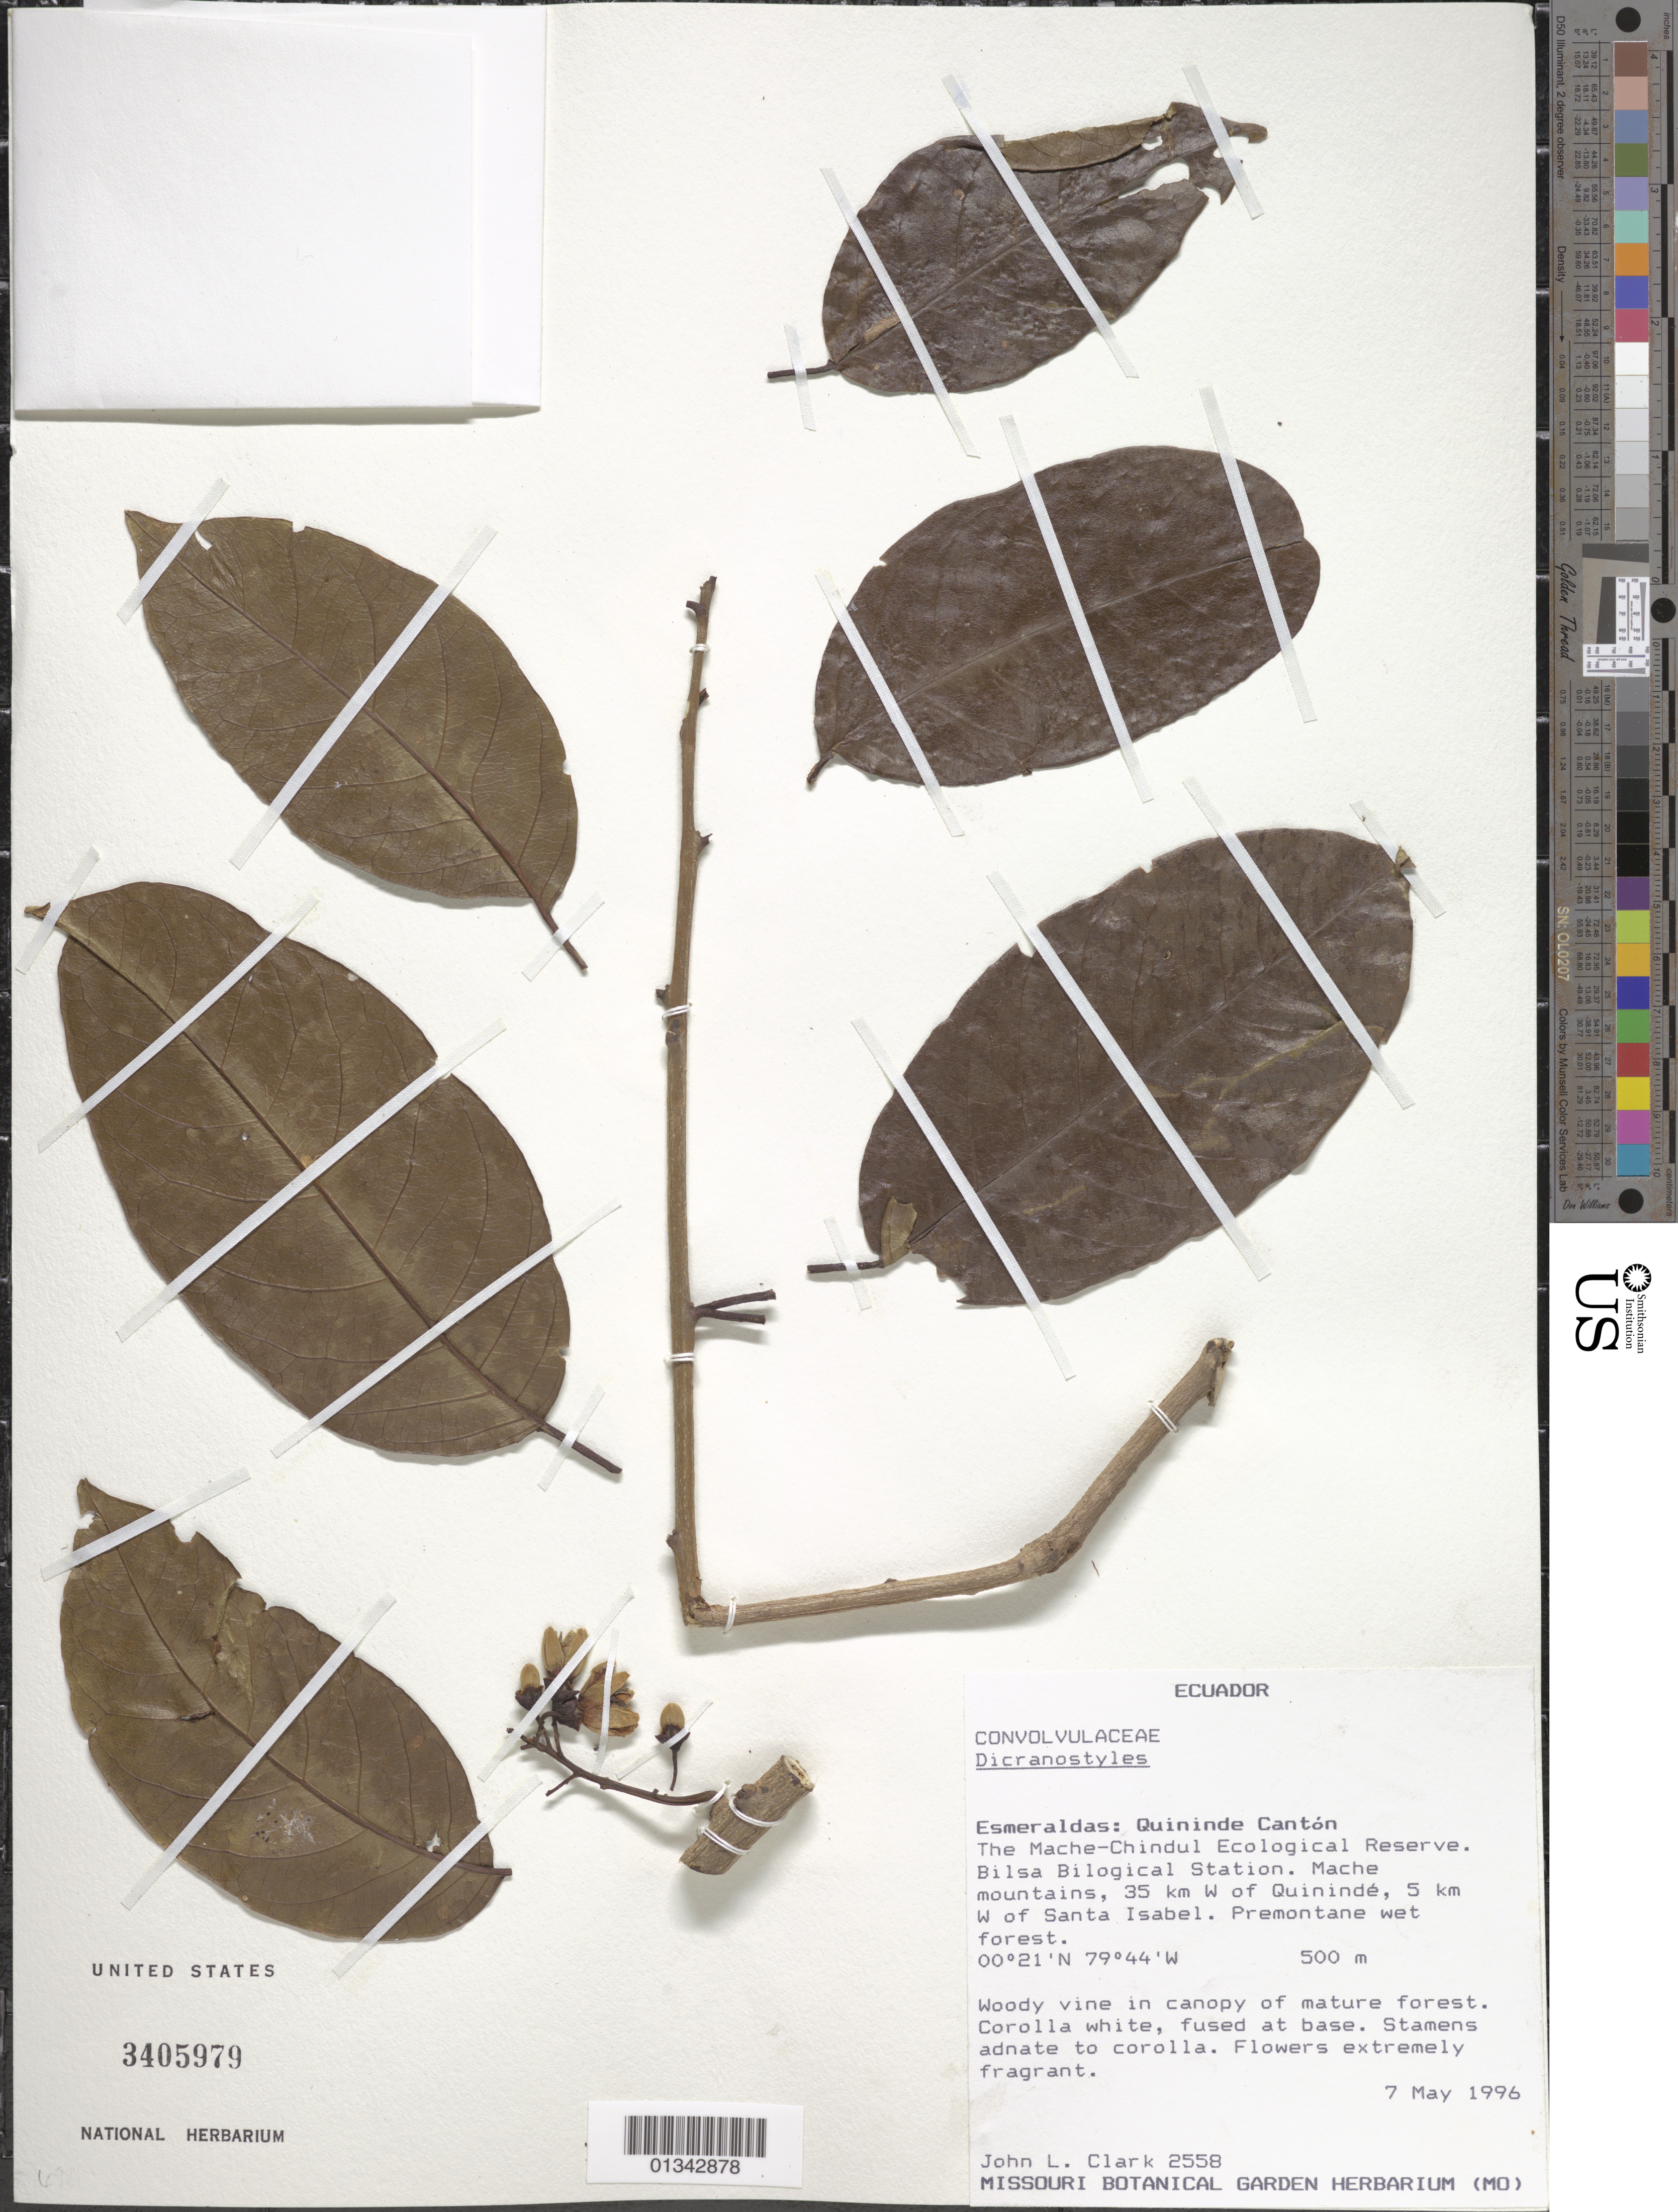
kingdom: Plantae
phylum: Tracheophyta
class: Magnoliopsida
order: Solanales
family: Convolvulaceae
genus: Dicranostyles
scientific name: Dicranostyles sp.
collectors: J. L. Clark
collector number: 2558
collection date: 1996-05-07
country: Ecuador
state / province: Esmeraldas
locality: Quininde Cantón, The Mache-Chindul Ecological Reserve. Bilsa Bilogical Station, Mache mountains, 35 km W of Quinidé, 5 km W of Santa Isabel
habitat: Premontane wet forest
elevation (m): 500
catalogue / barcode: US 3405979